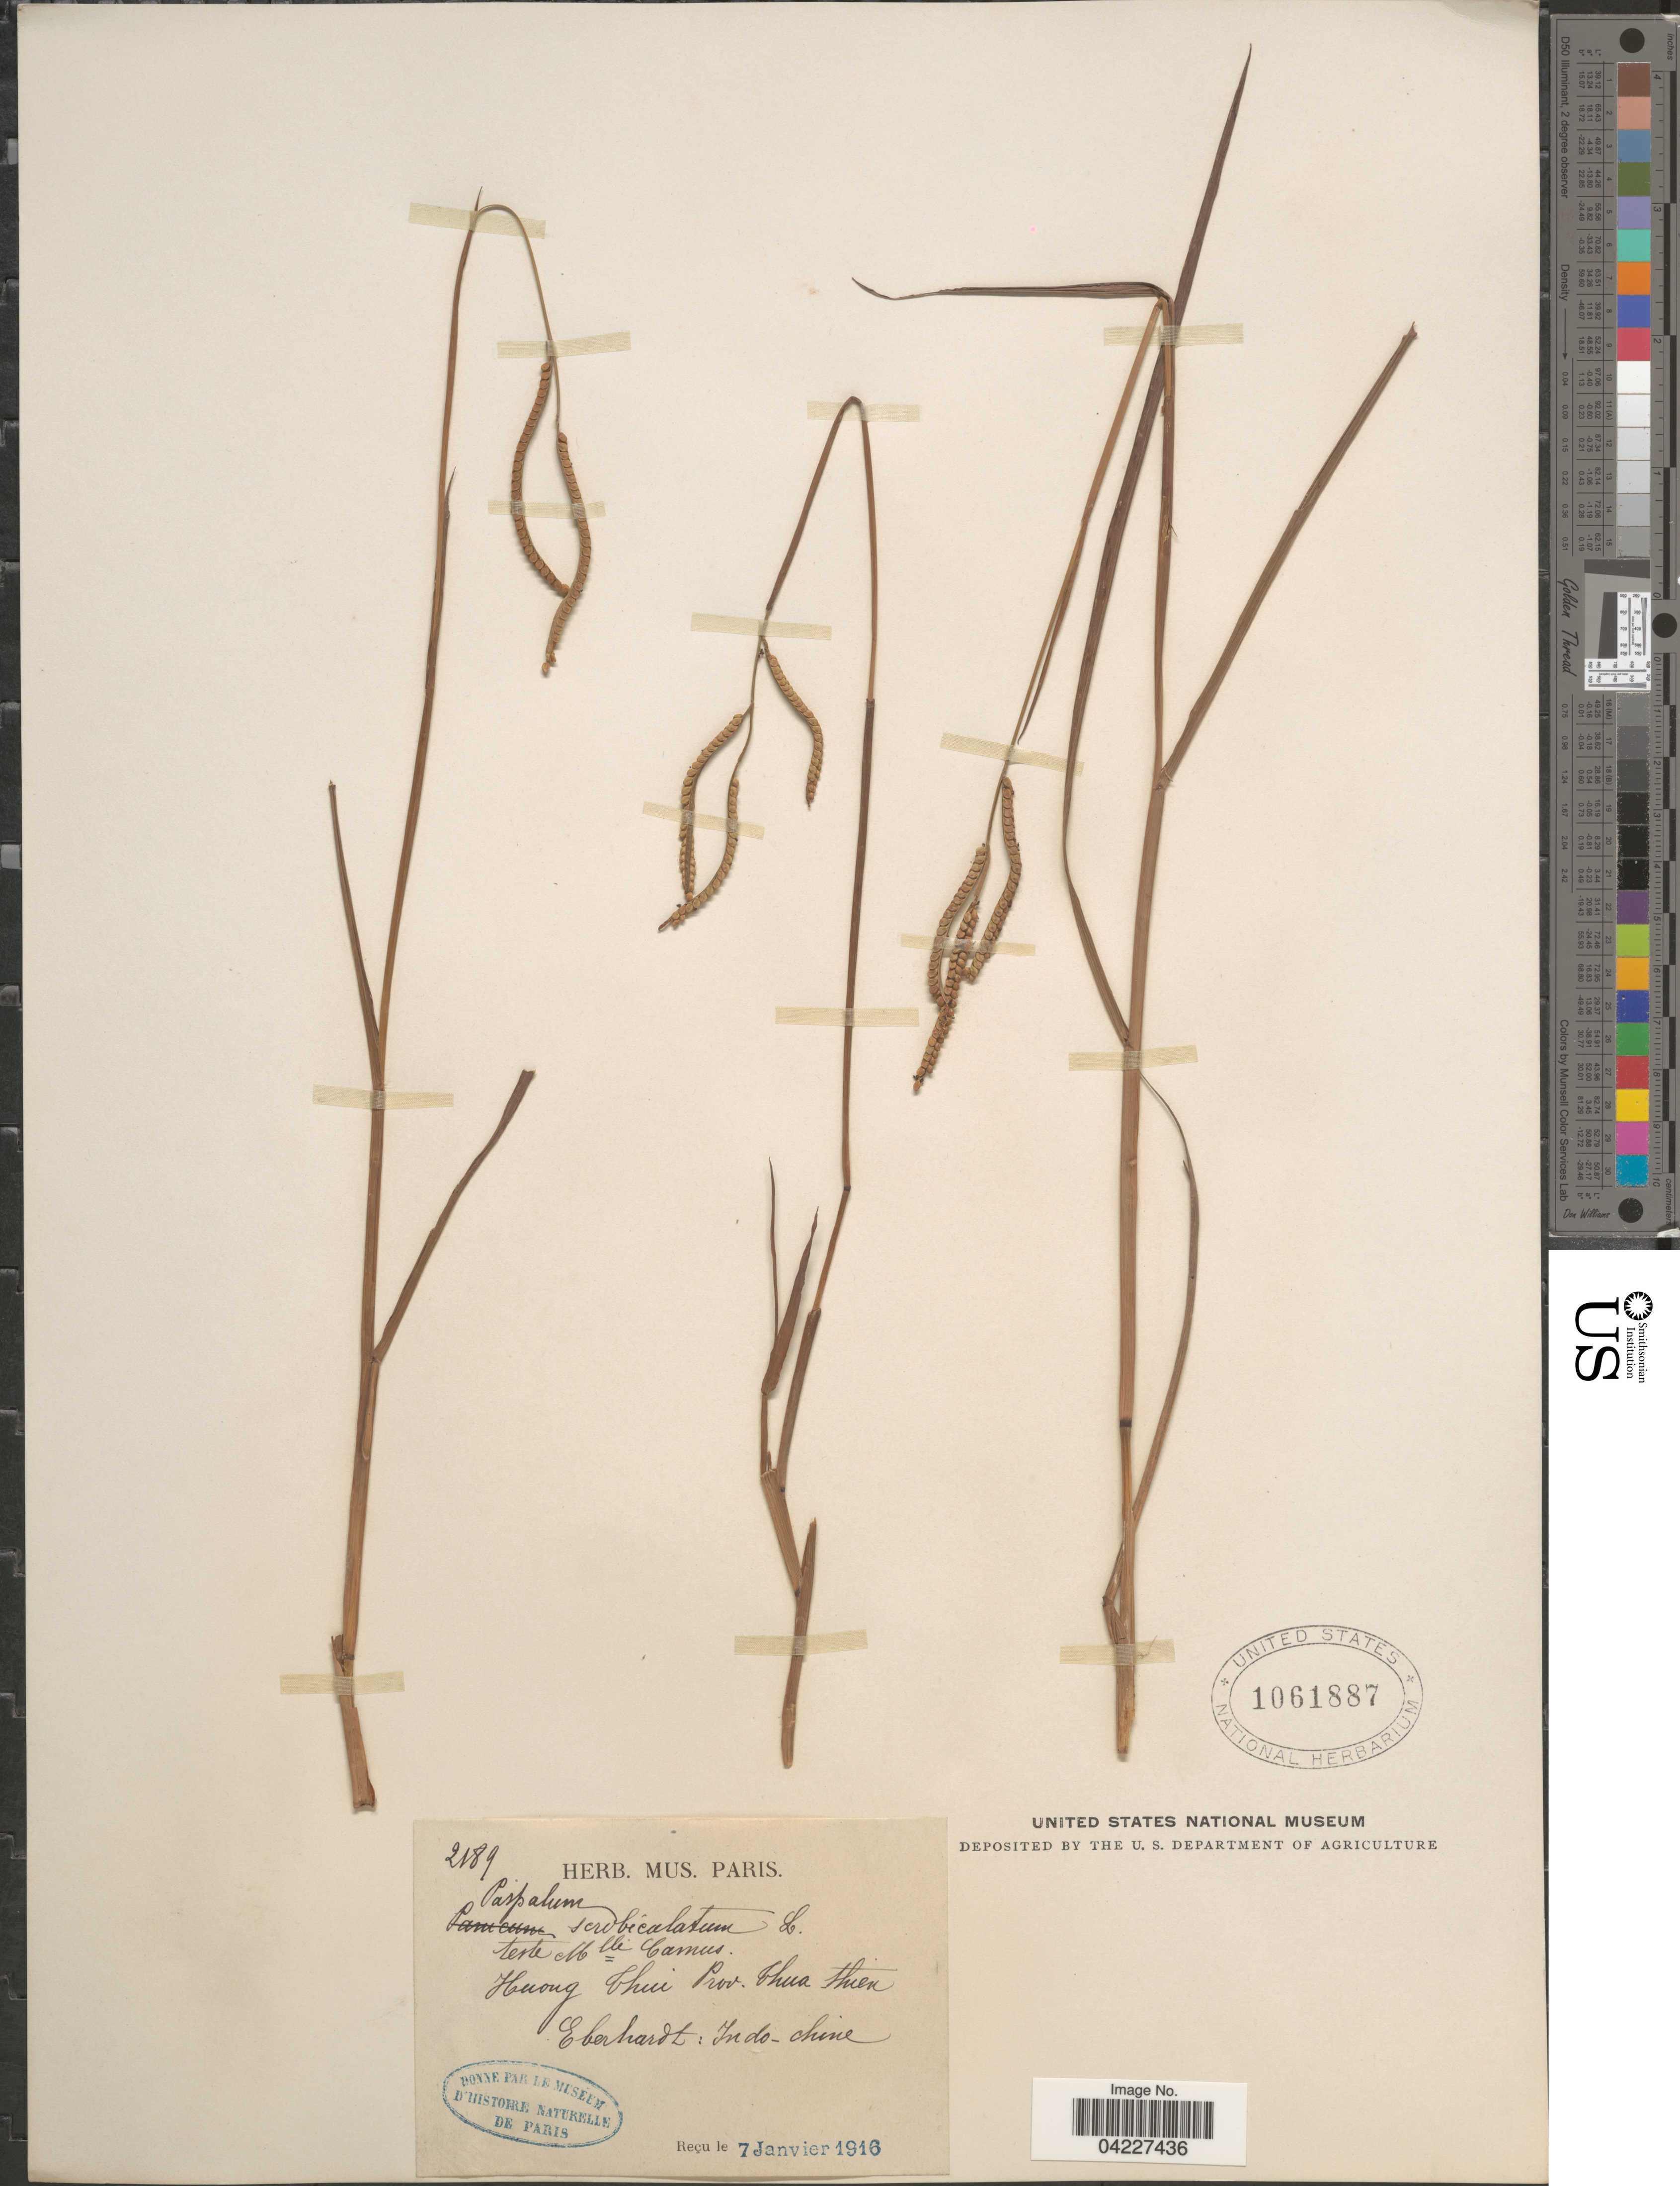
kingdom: Plantae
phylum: Tracheophyta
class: Liliopsida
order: Poales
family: Poaceae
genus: Paspalum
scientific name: Paspalum scrobiculatum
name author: L.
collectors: Eberhardt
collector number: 2189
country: Vietnam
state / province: Thua Thien-Hue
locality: Huong Thui Prov. Thua thien.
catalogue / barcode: US 1061887